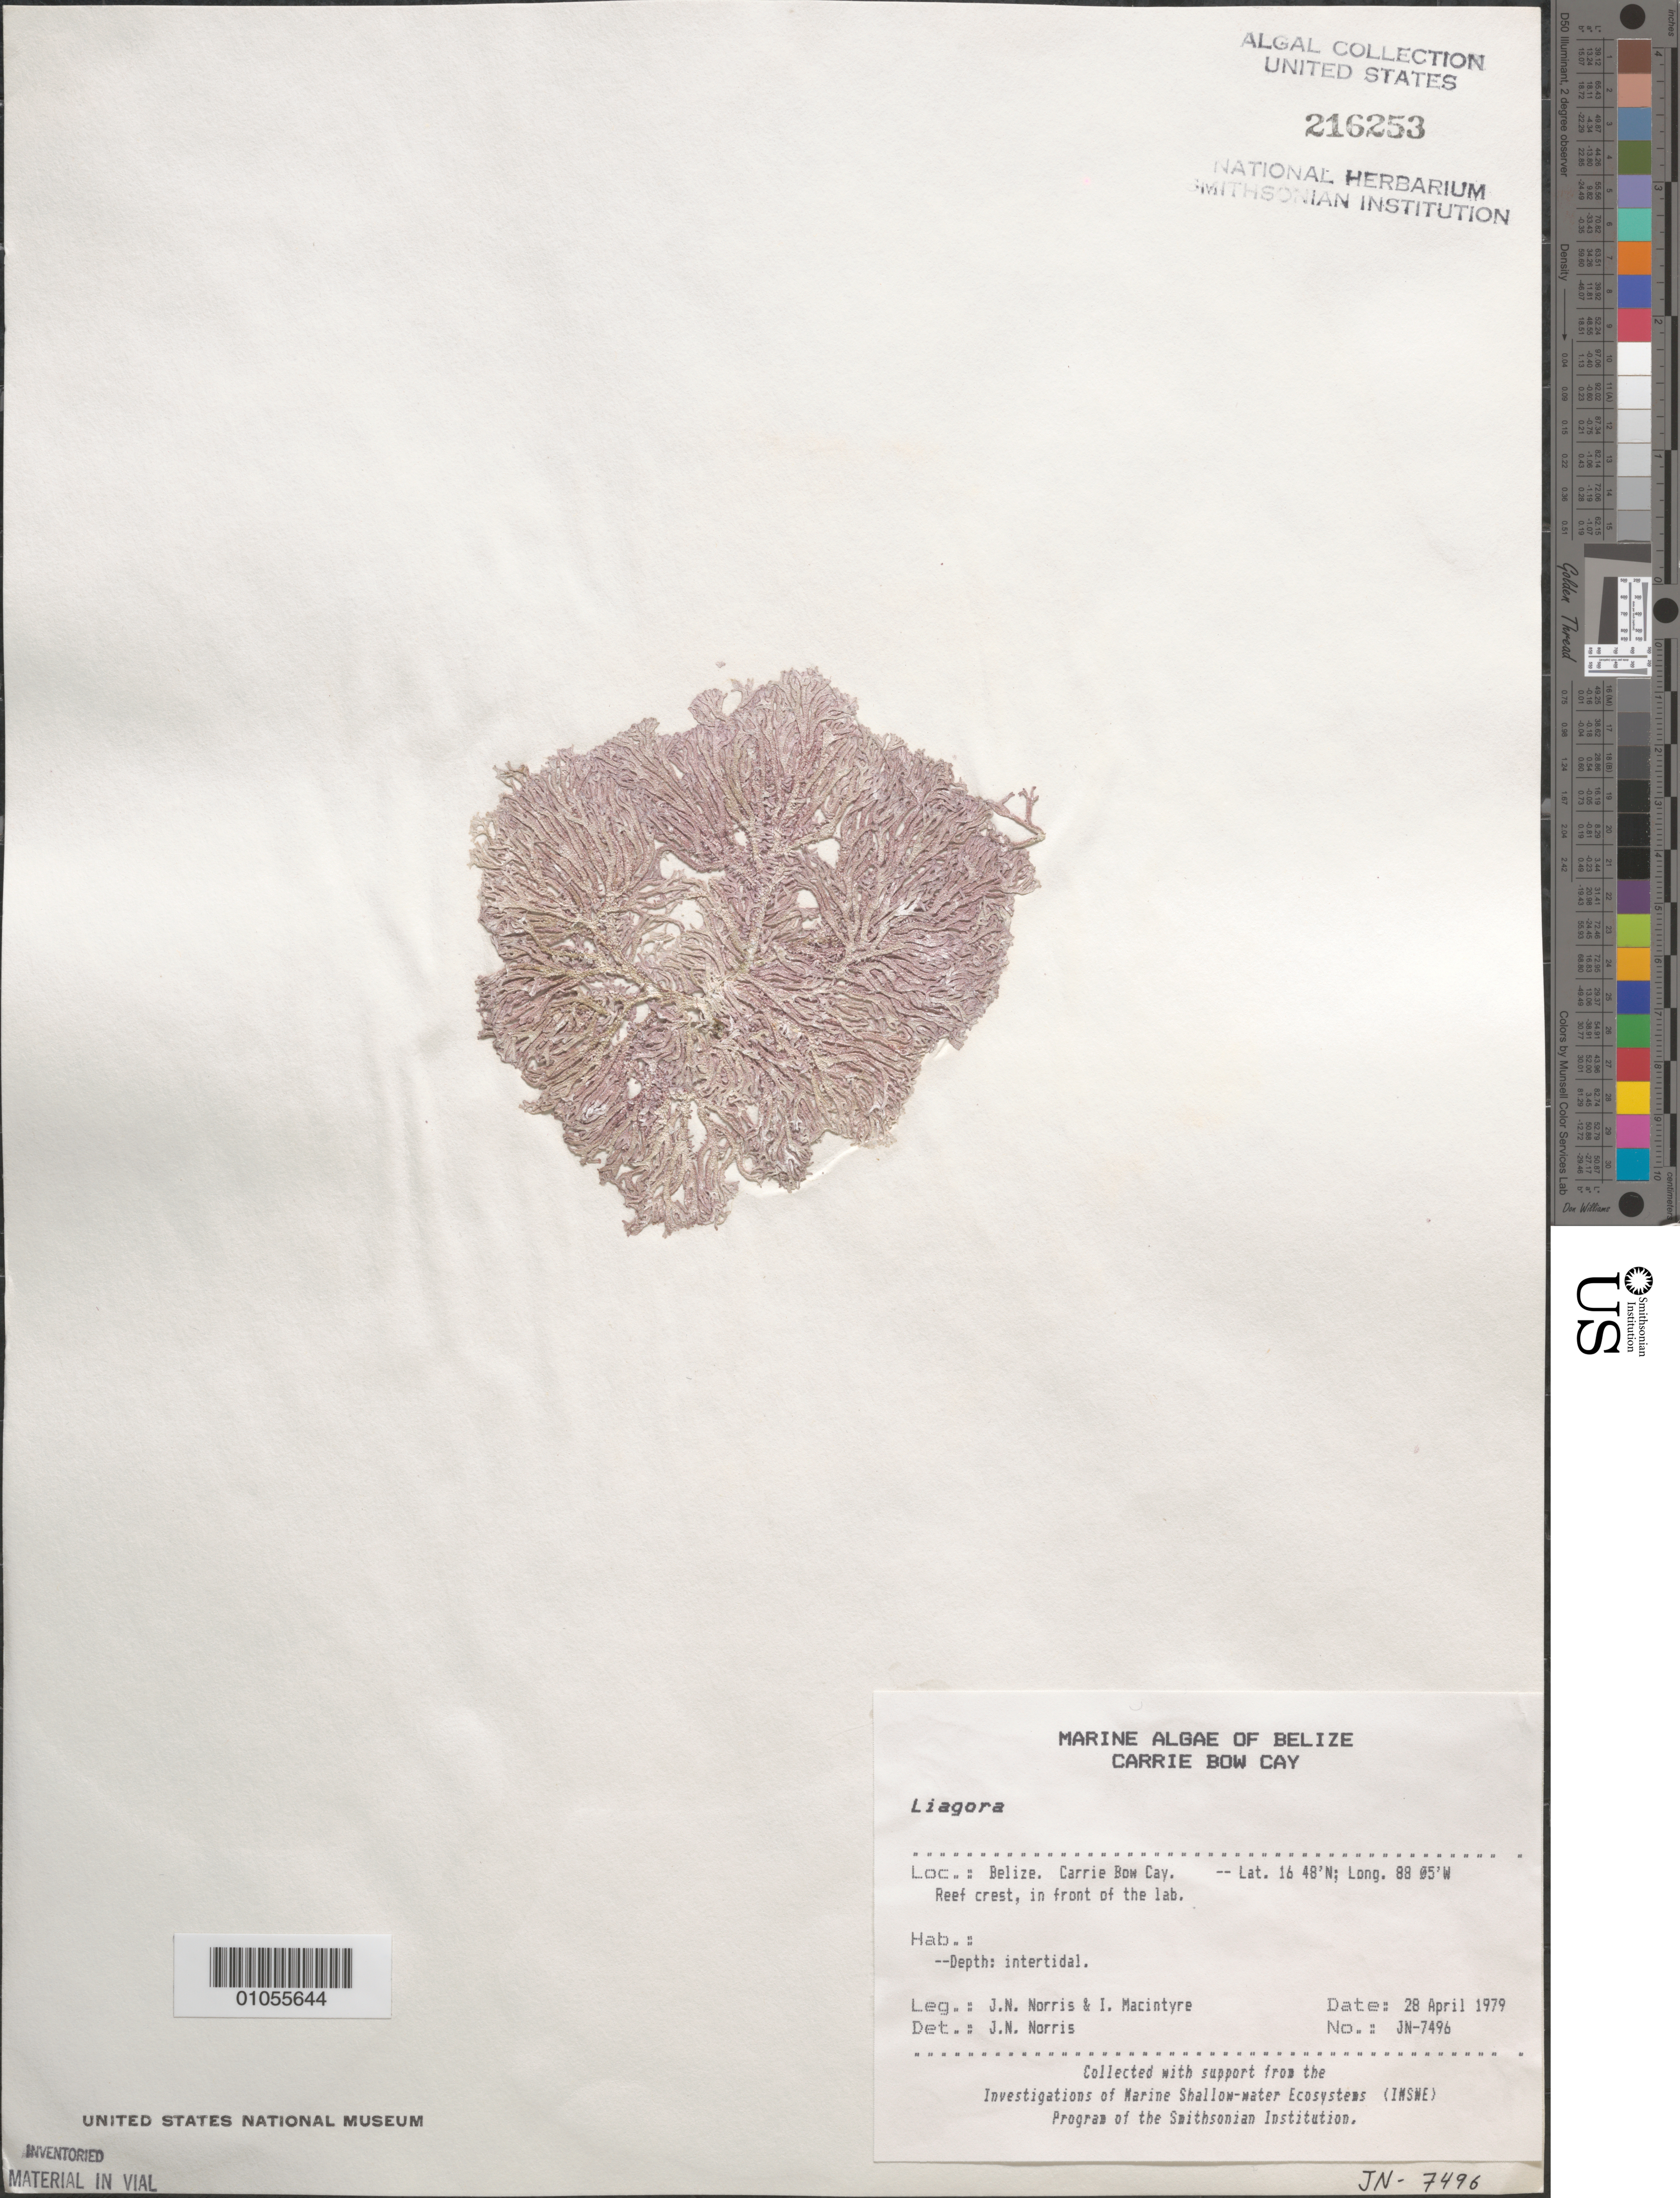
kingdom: Plantae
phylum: Rhodophyta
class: Florideophyceae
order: Nemaliales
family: Liagoraceae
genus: Liagora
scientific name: Liagora sp.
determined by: Norris, James N.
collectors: J. N. Norris & I. Macintyre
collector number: JN-7496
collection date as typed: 28 Apr 1979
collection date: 1979-04-28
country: Belize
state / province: Stann Creek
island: Carrie Bow Cay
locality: Reef crest in front of the laboratory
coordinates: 16 48'N, 88 05'W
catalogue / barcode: US 216253